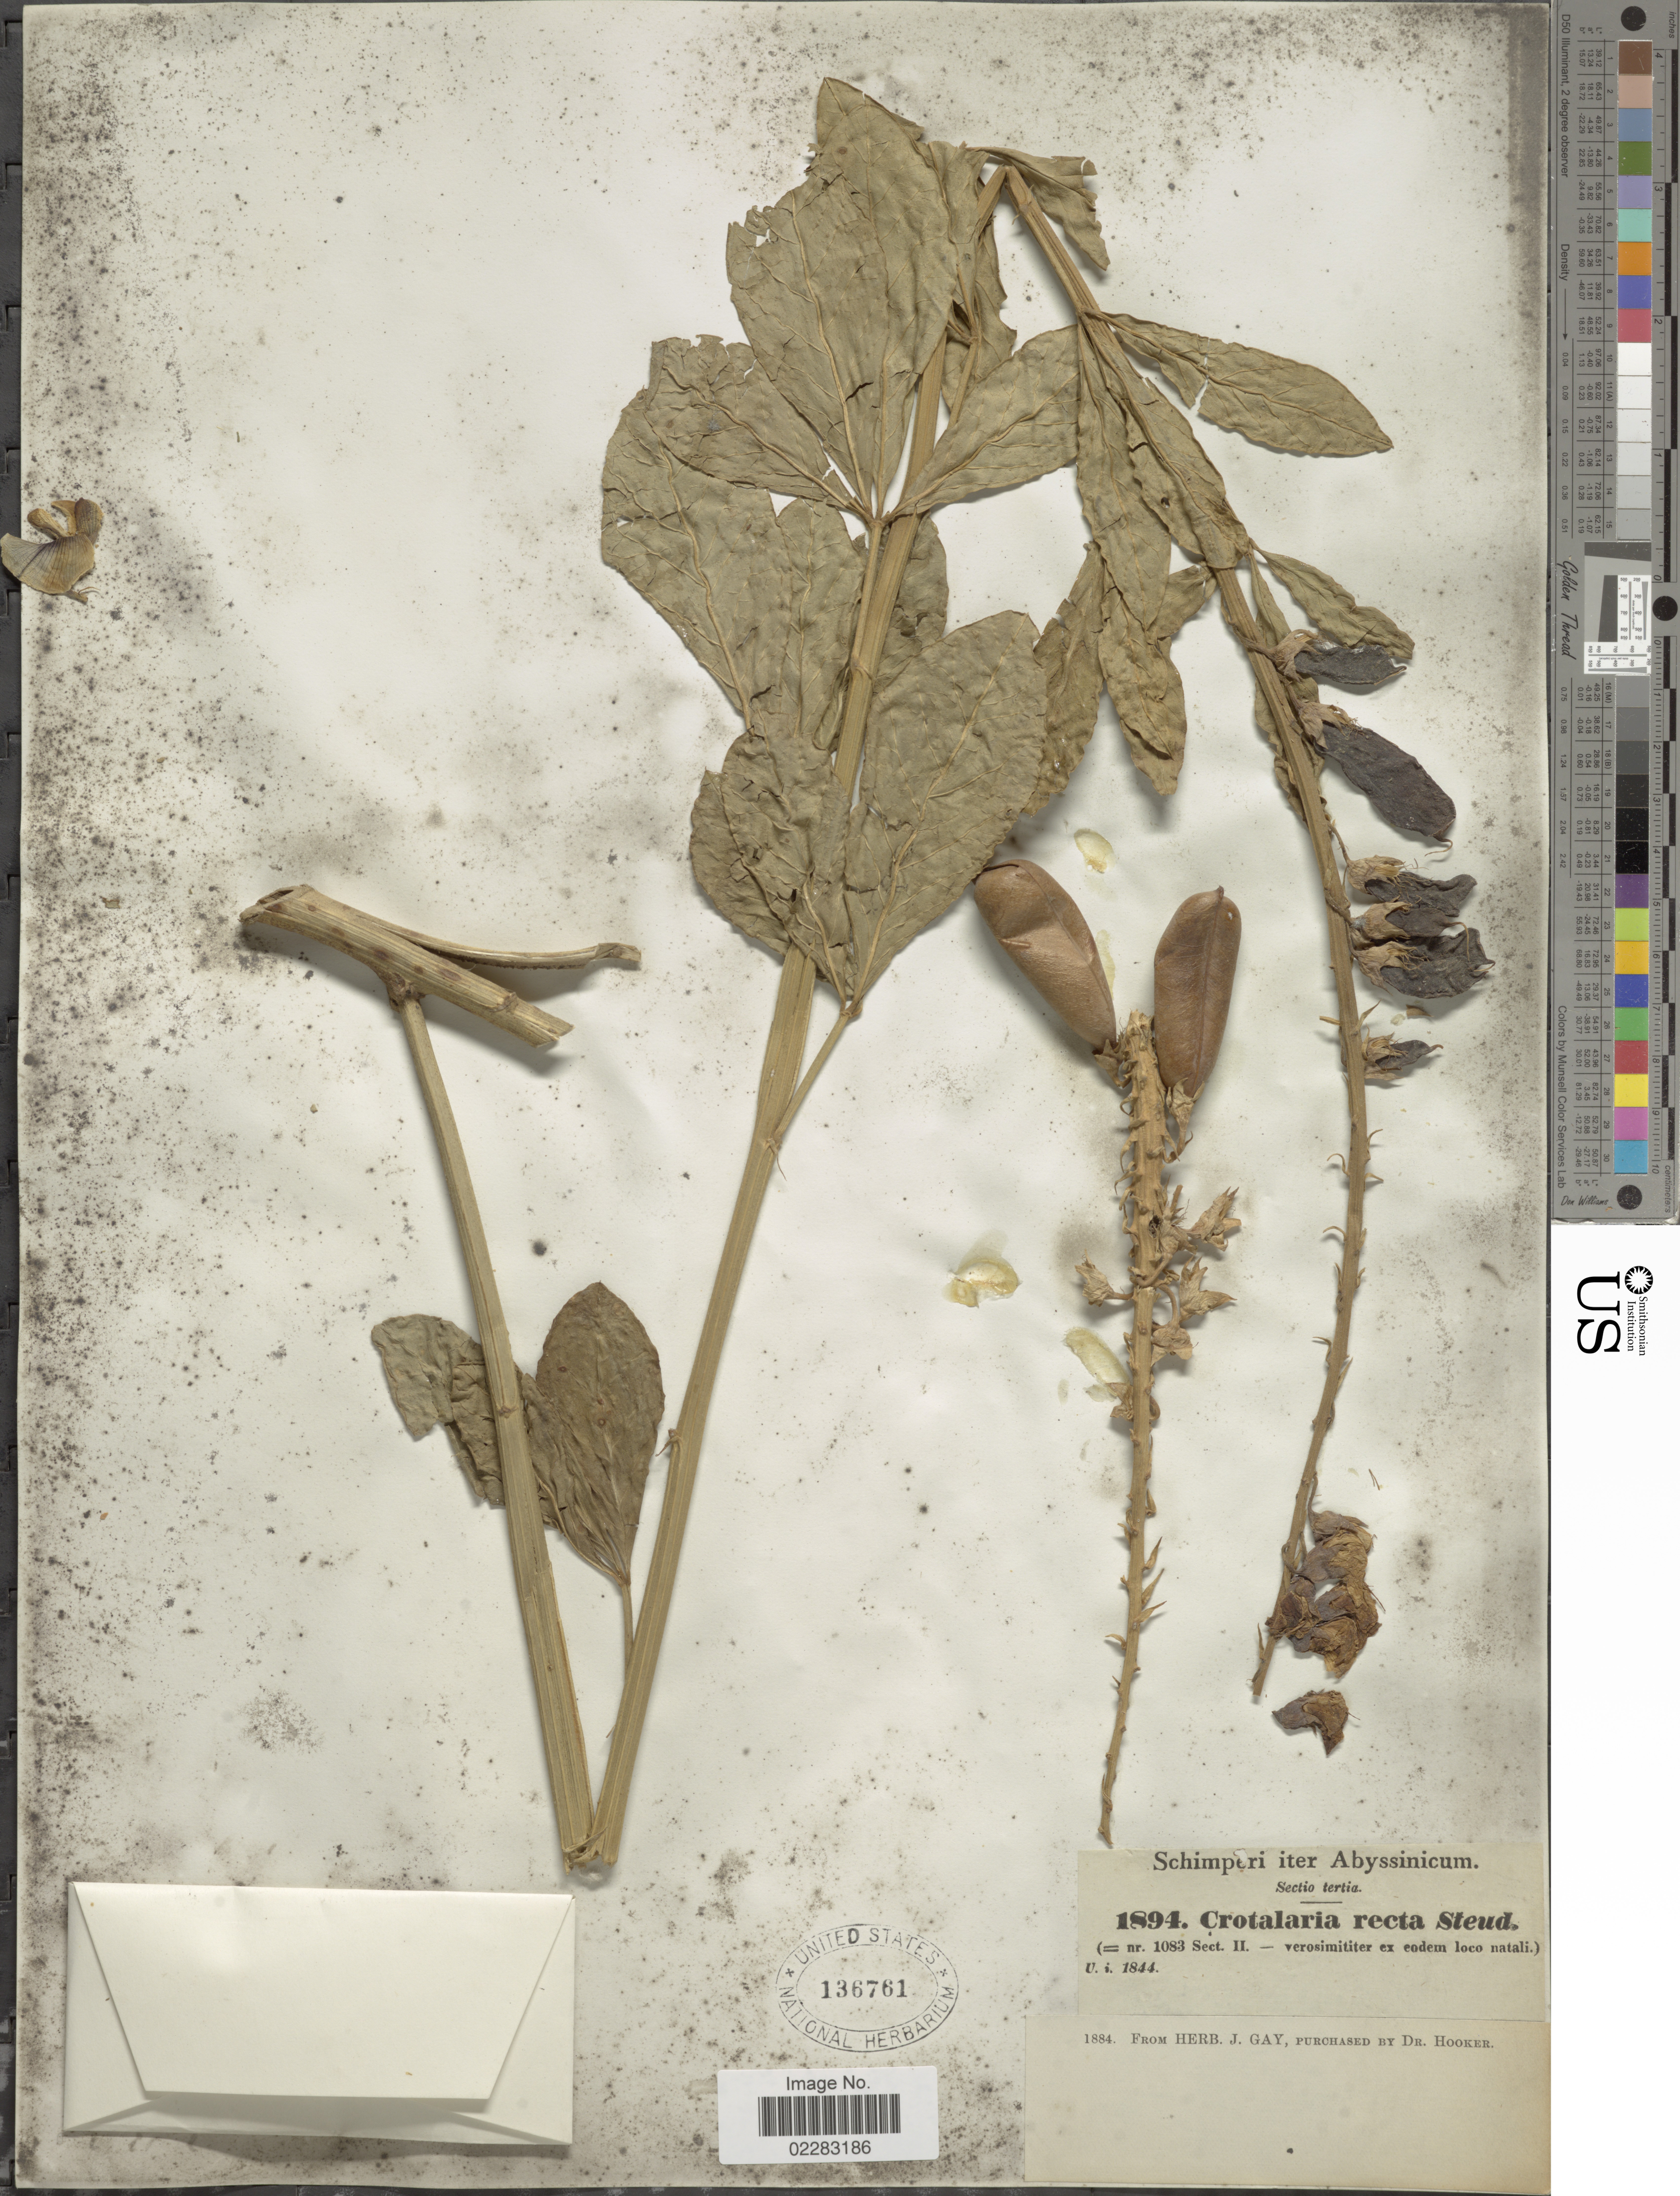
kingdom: Plantae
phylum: Tracheophyta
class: Magnoliopsida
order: Fabales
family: Fabaceae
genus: Crotalaria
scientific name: Crotalaria recta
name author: Steud. ex A. Rich.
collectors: -. Schimper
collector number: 1894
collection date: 1844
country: Eritrea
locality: Iter Abyssinicum, sectio tertia, verosimititer ex eodem loco natali.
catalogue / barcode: US 136761